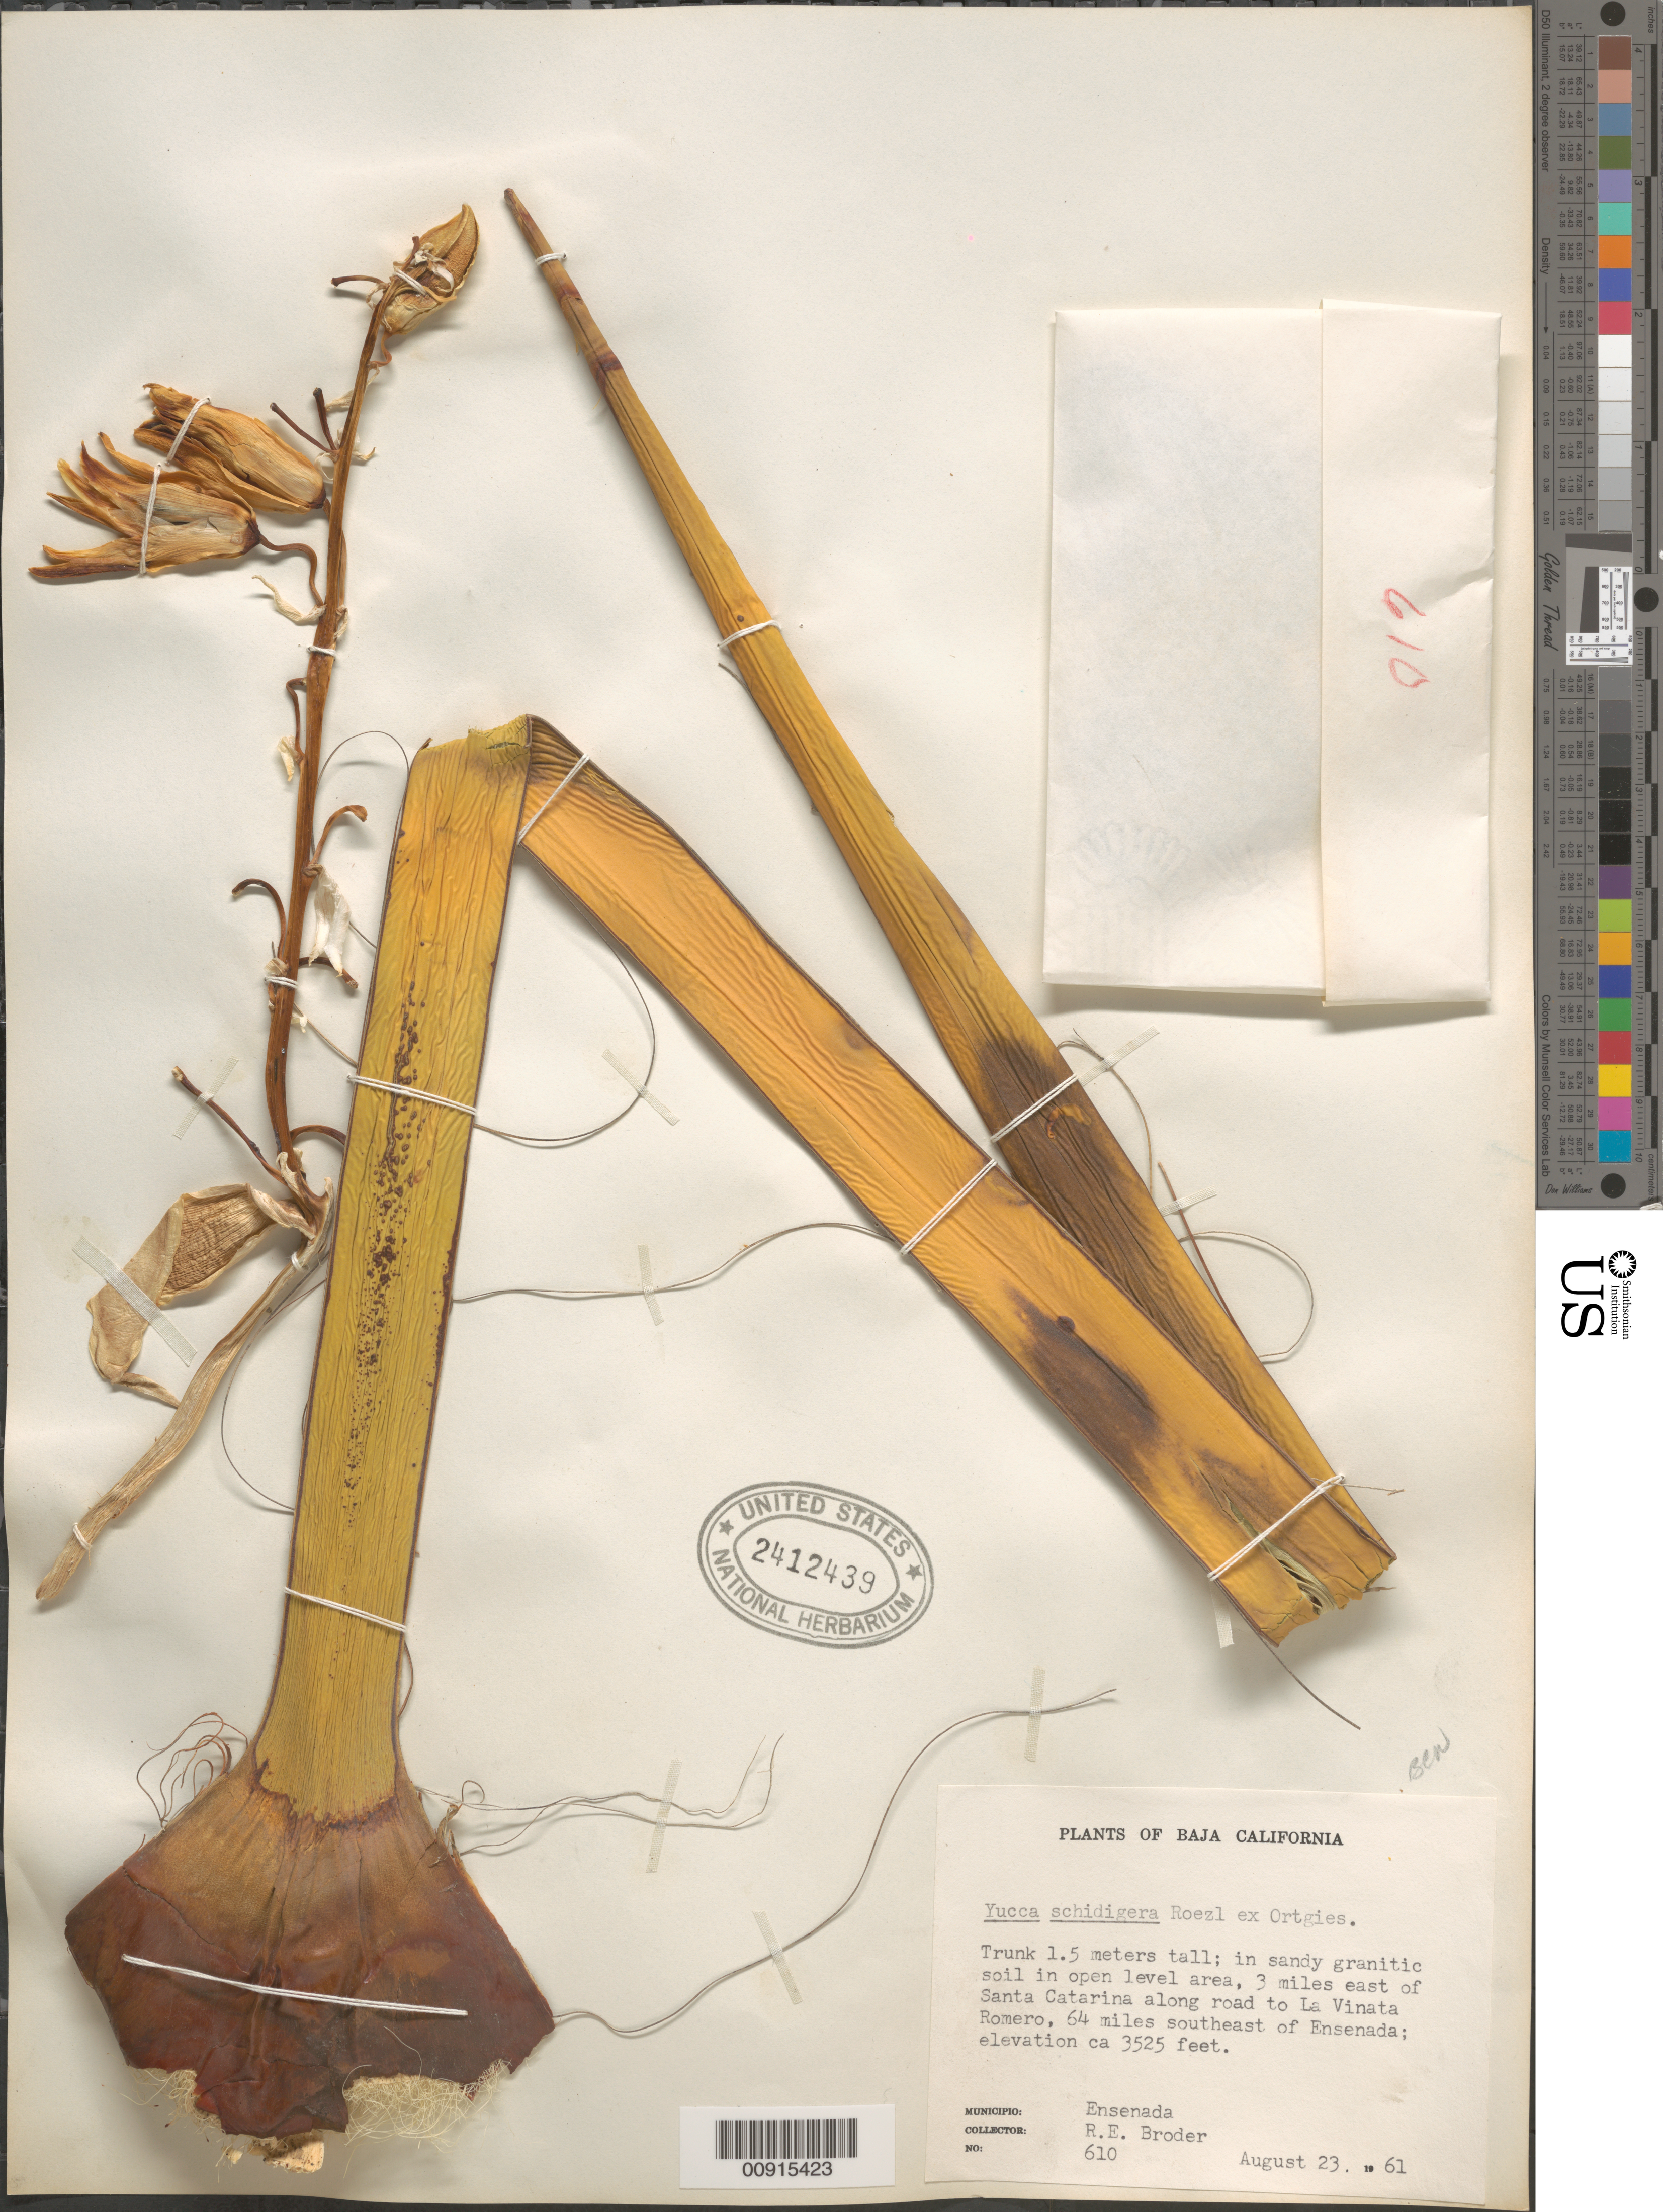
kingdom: Plantae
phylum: Tracheophyta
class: Liliopsida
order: Asparagales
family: Asparagaceae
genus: Yucca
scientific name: Yucca schidigera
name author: Roezl ex Ortgies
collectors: R. Broder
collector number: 610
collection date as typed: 23 Aug 1961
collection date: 1961-08-23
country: Mexico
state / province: Baja California Norte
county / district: Ensenada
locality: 3 miles east of Santa Catarina along road to La Vinata Romero, 64 miles southeast of Ensenada, Municipio Ensenada, Baja California.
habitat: In sandy granitic soil in open level area.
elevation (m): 1074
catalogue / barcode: US 2412439